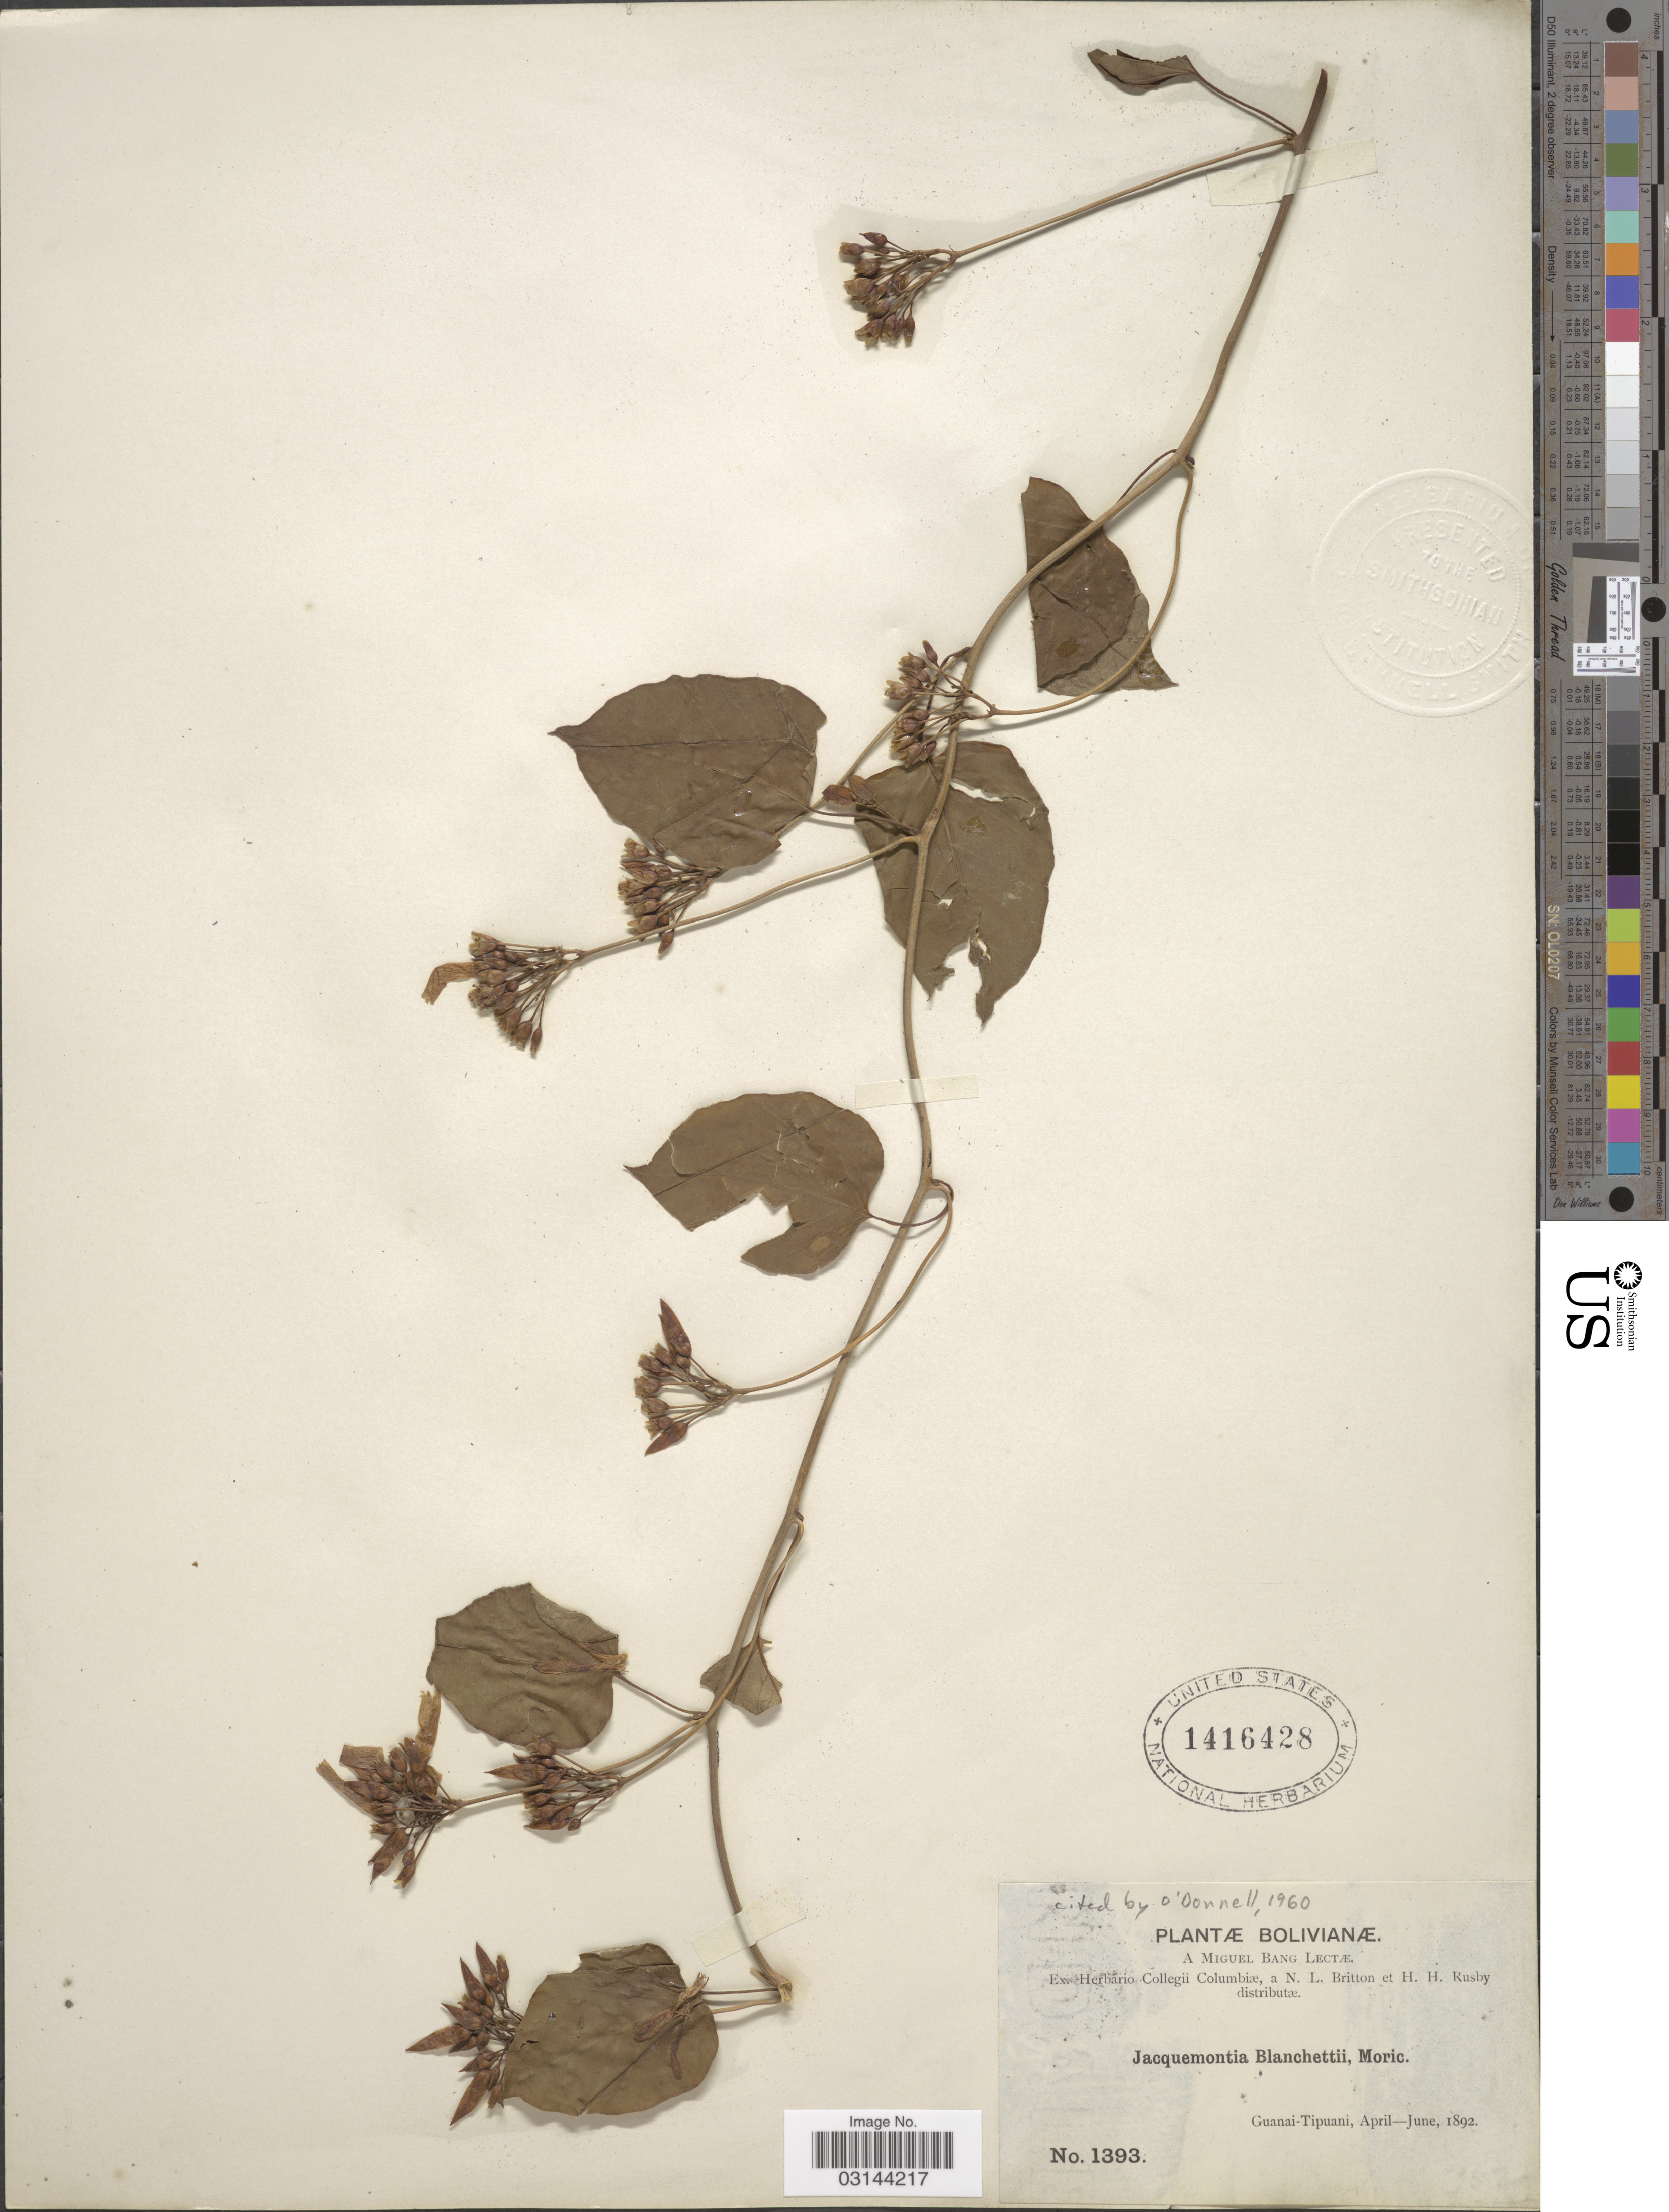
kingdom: Plantae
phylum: Tracheophyta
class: Magnoliopsida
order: Solanales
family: Convolvulaceae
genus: Jacquemontia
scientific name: Jacquemontia blanchetii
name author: Moric.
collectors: M. Bang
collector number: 1393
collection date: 1892-04/1892-06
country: Bolivia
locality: Guanai-Tipuani.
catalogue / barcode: US 1416428